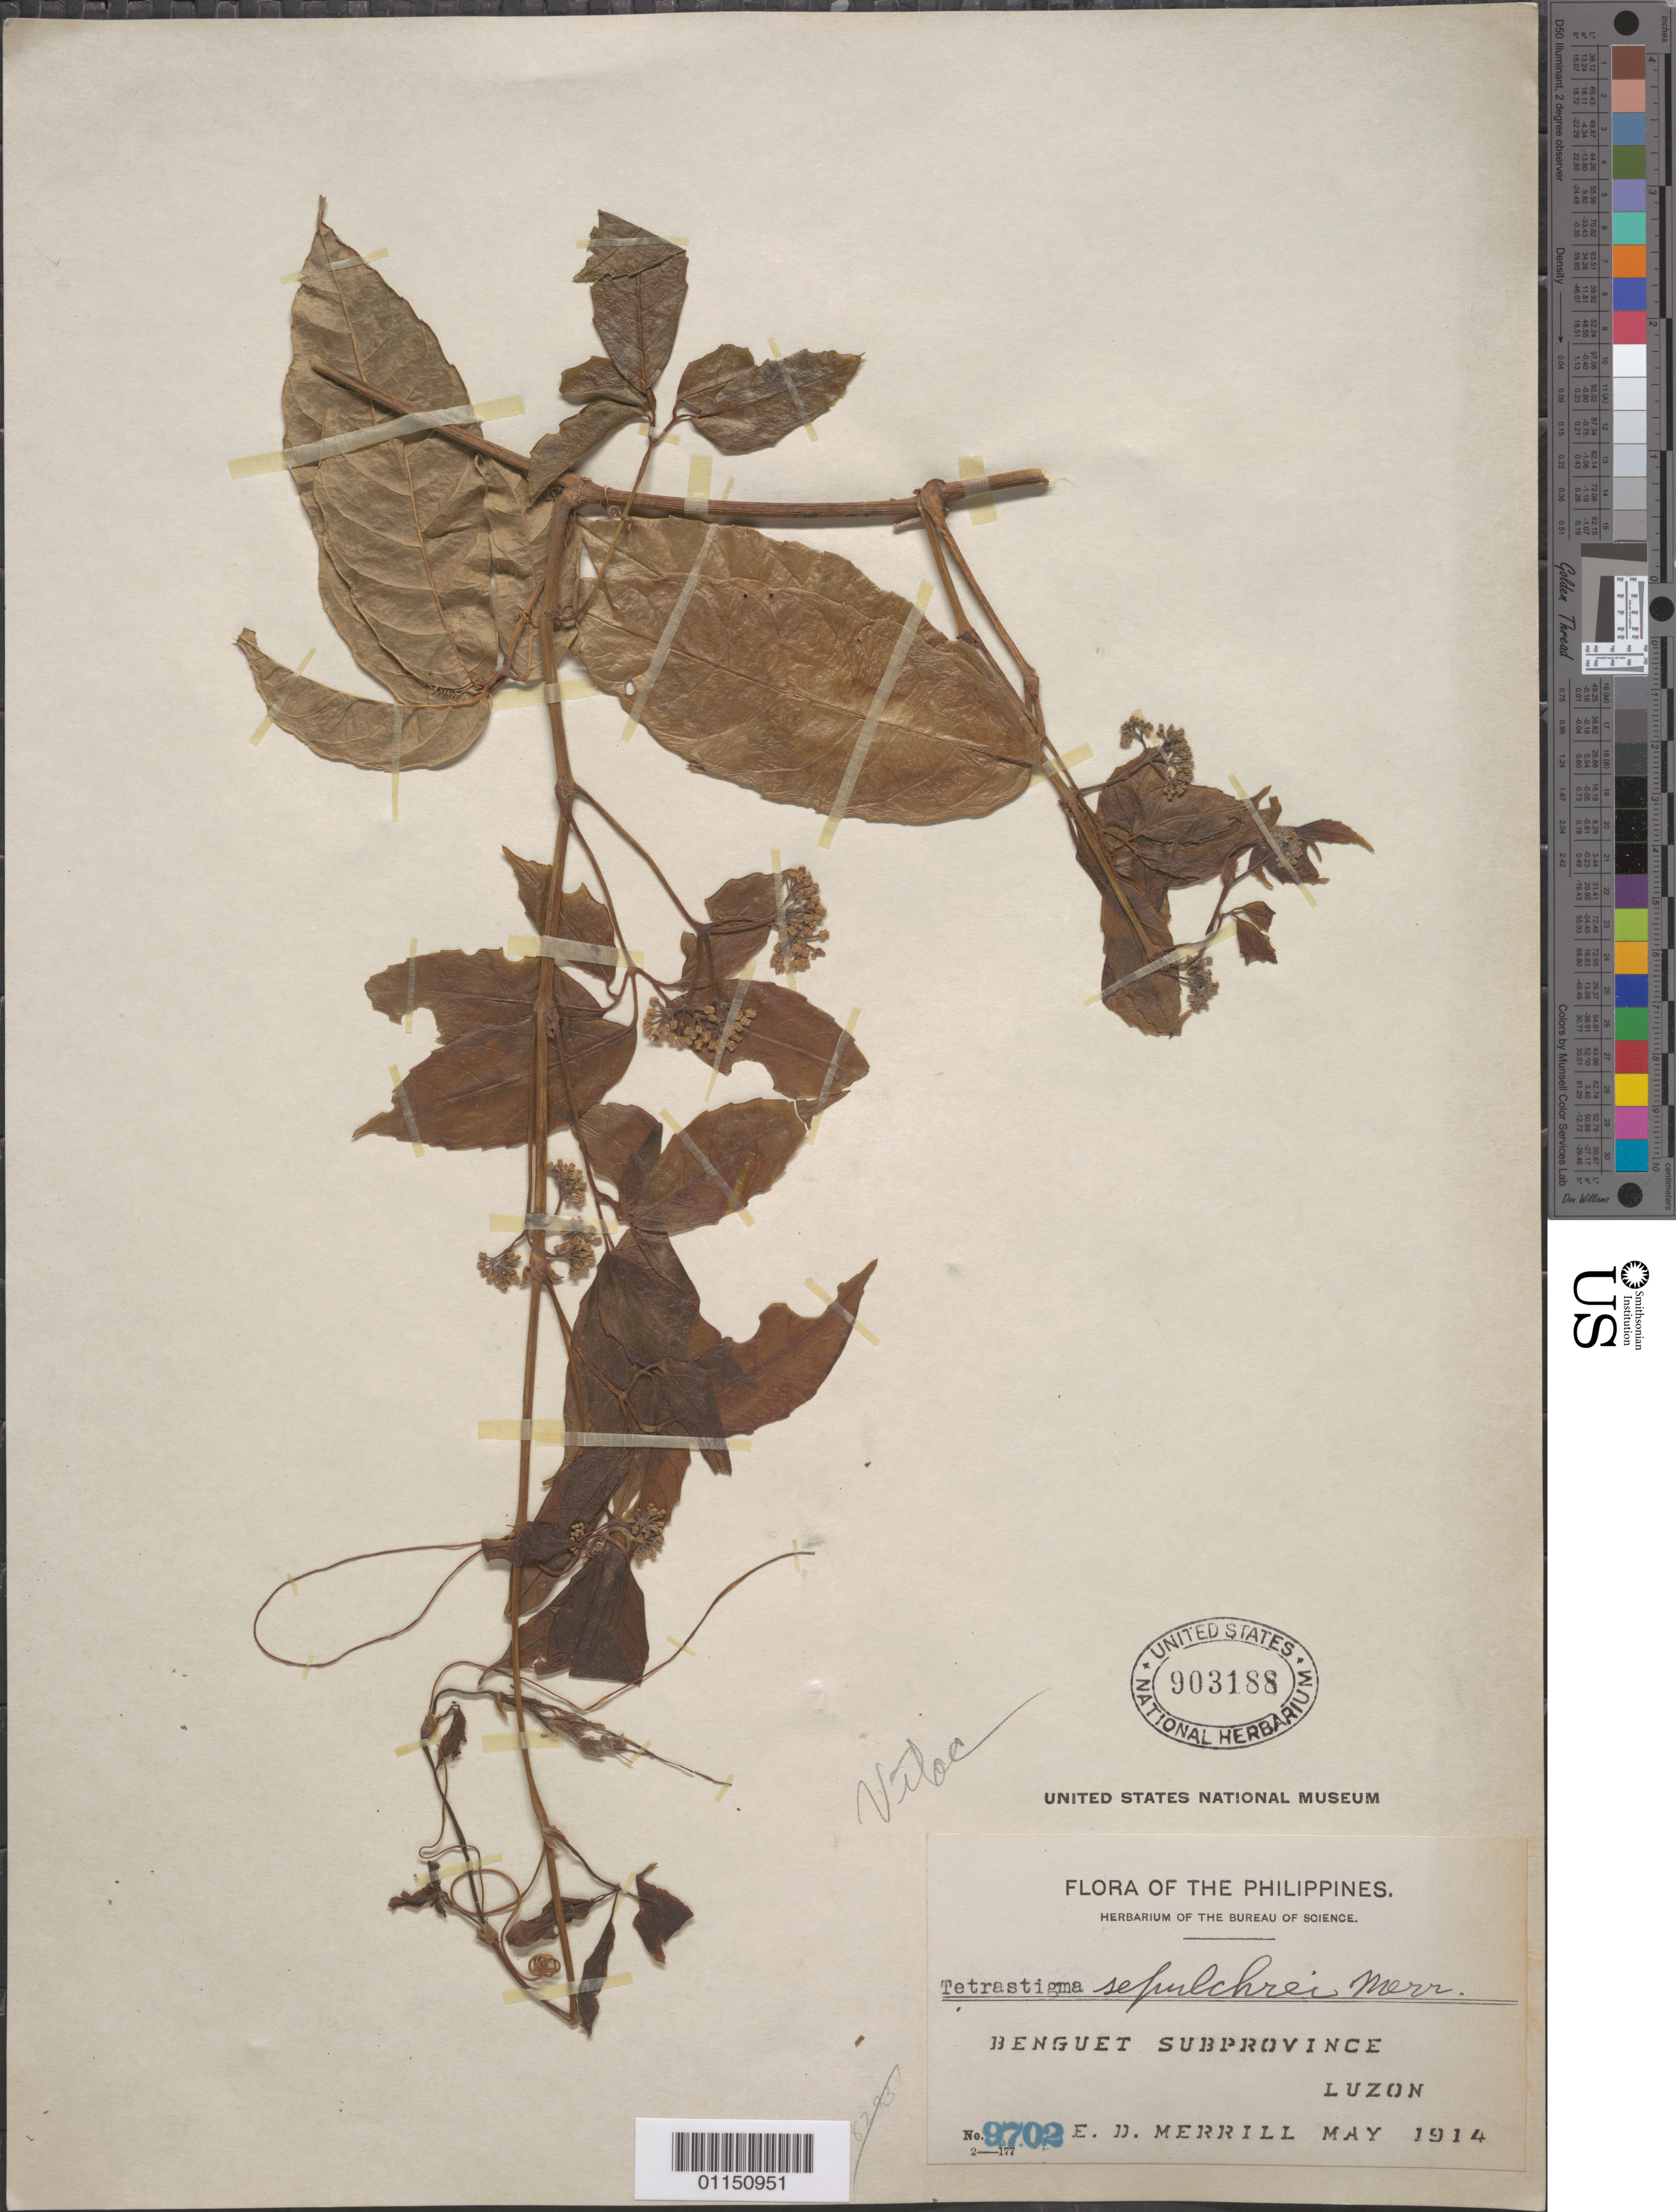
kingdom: Plantae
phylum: Tracheophyta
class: Magnoliopsida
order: Vitales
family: Vitaceae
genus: Tetrastigma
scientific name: Tetrastigma sepulcheri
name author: Merr.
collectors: E. D. Merrill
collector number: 9702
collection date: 1914-05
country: Philippines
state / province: Cordillera (Administrative Region)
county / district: Benguet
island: Luzon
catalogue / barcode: US 903188